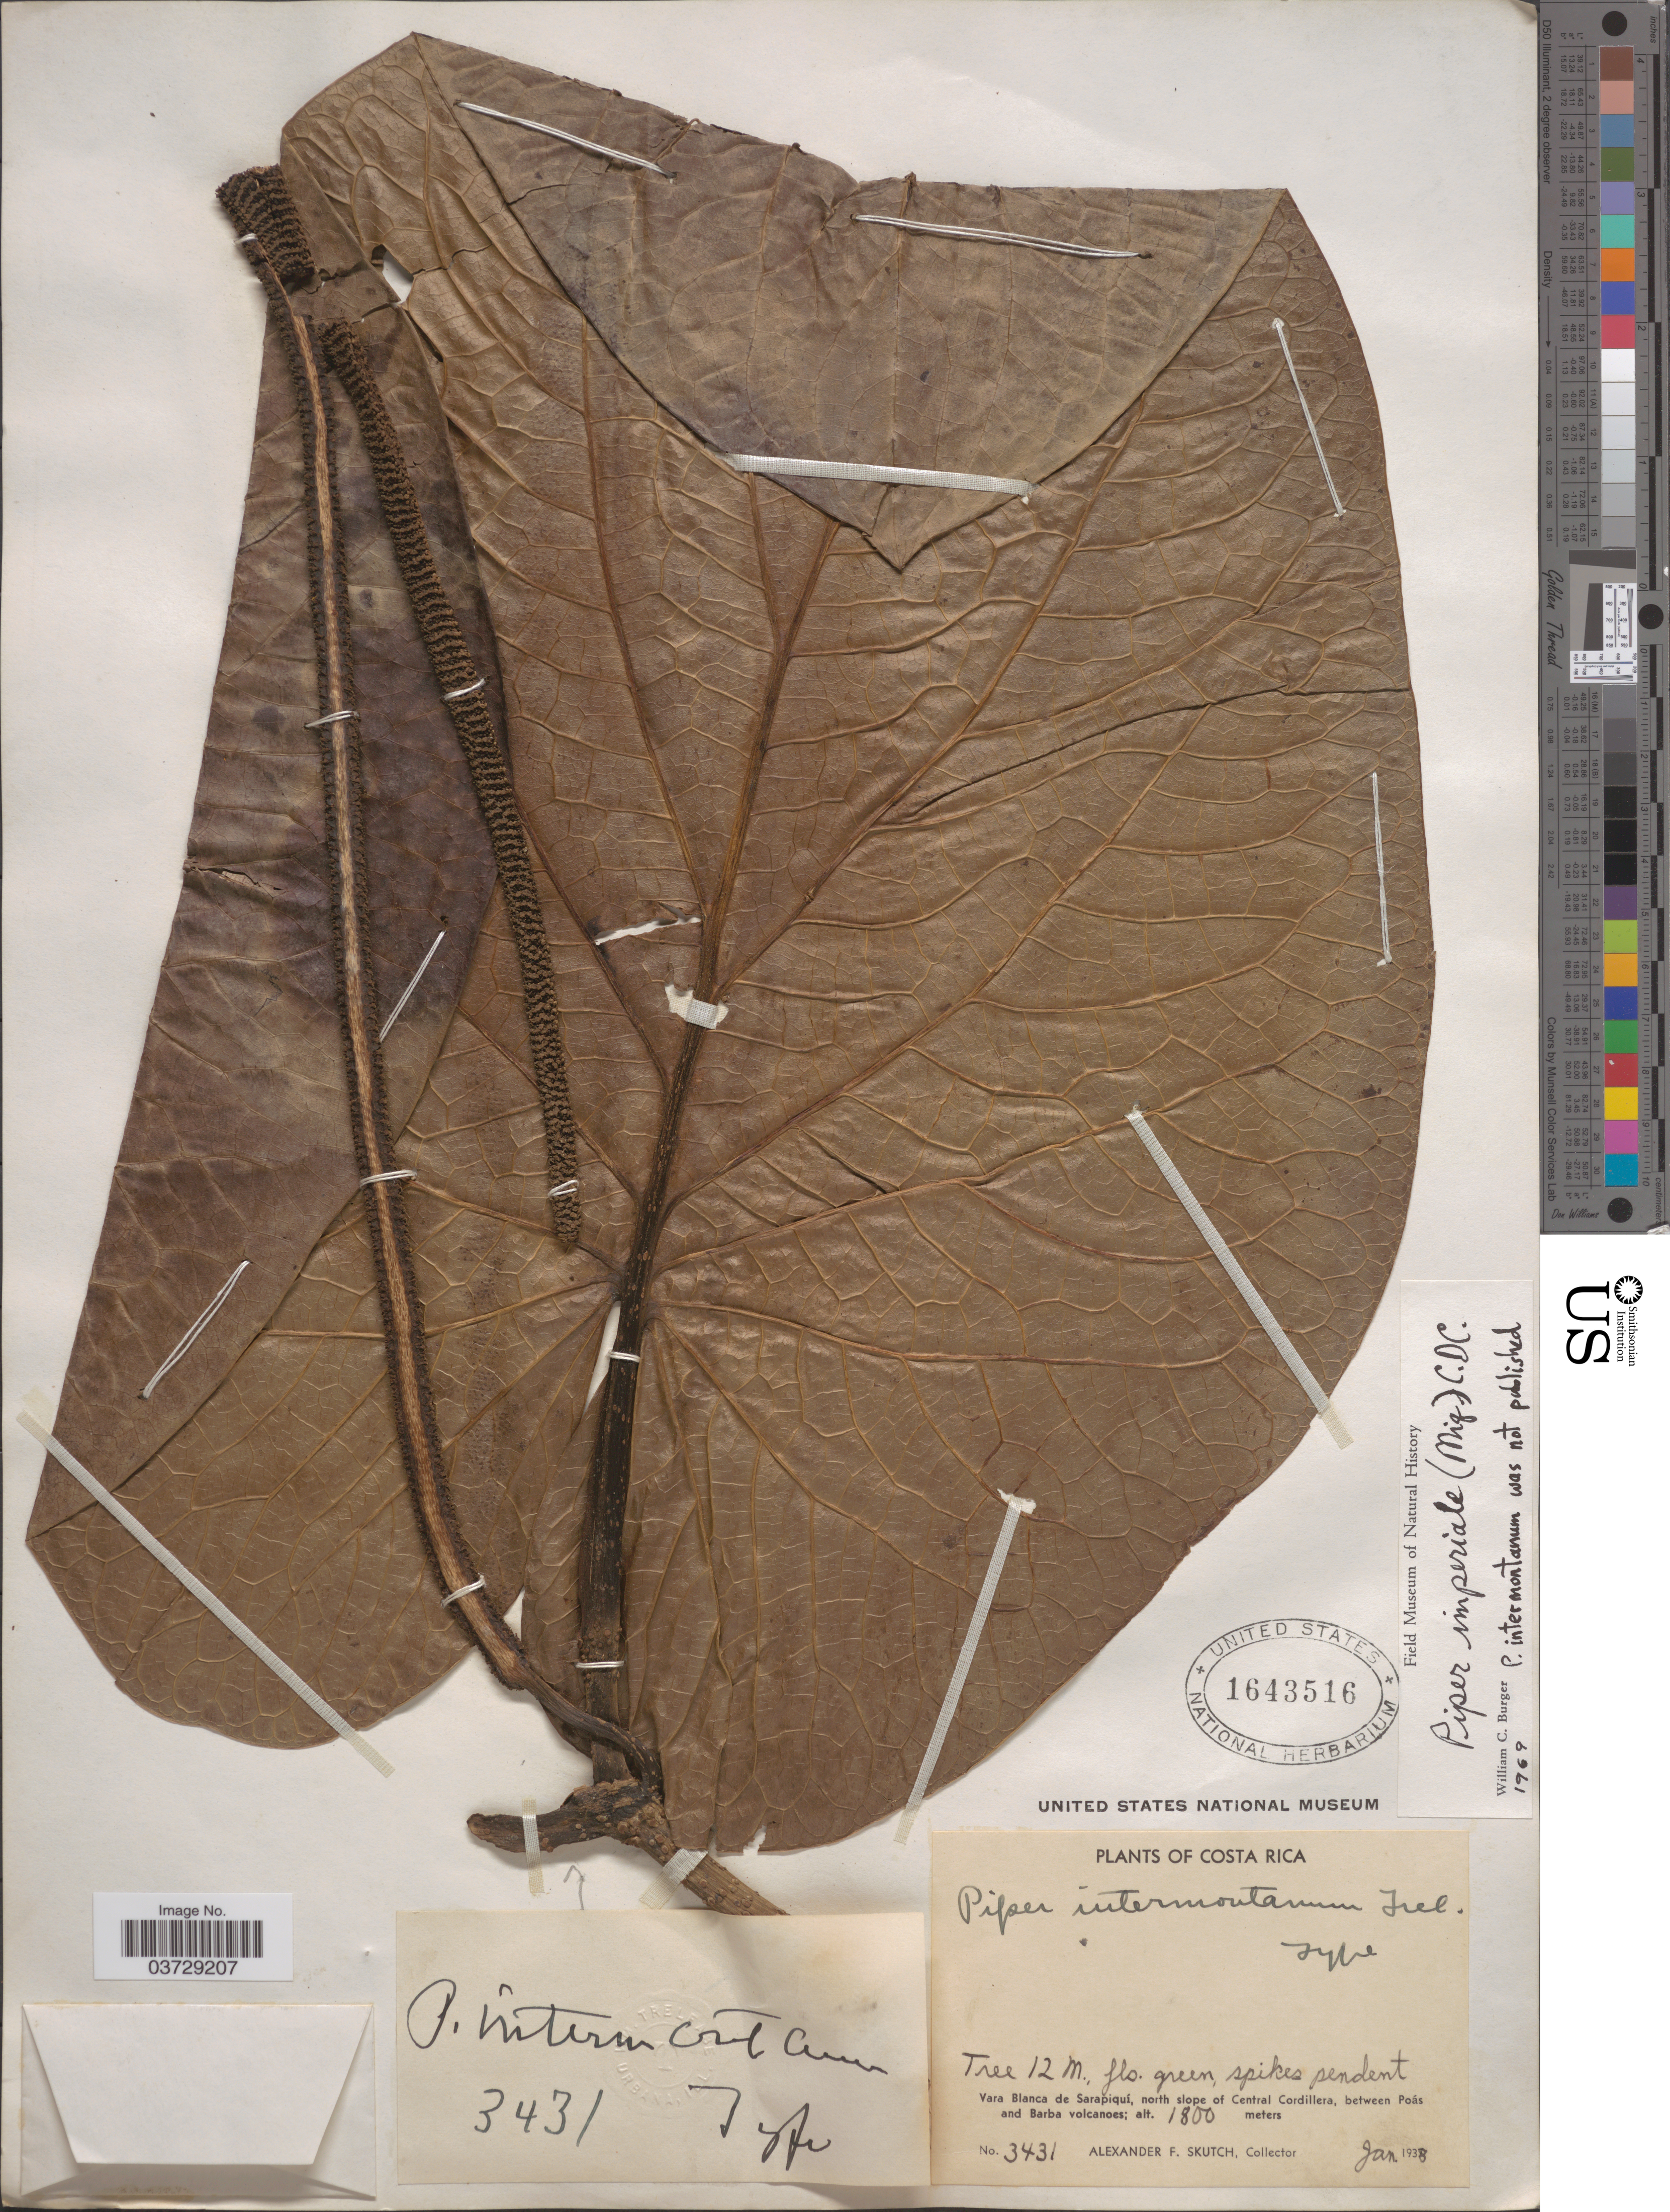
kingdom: Plantae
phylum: Tracheophyta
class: Magnoliopsida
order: Piperales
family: Piperaceae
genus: Piper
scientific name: Piper imperiale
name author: (Miq.) C. DC.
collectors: A. F. Skutch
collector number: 3431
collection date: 1938-01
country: Costa Rica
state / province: Heredia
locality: Vara Blanca de Sarapiquí, north slope of Central Cordillera, between Poás and Barba volcanoes.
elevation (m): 1800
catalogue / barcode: US 1643516